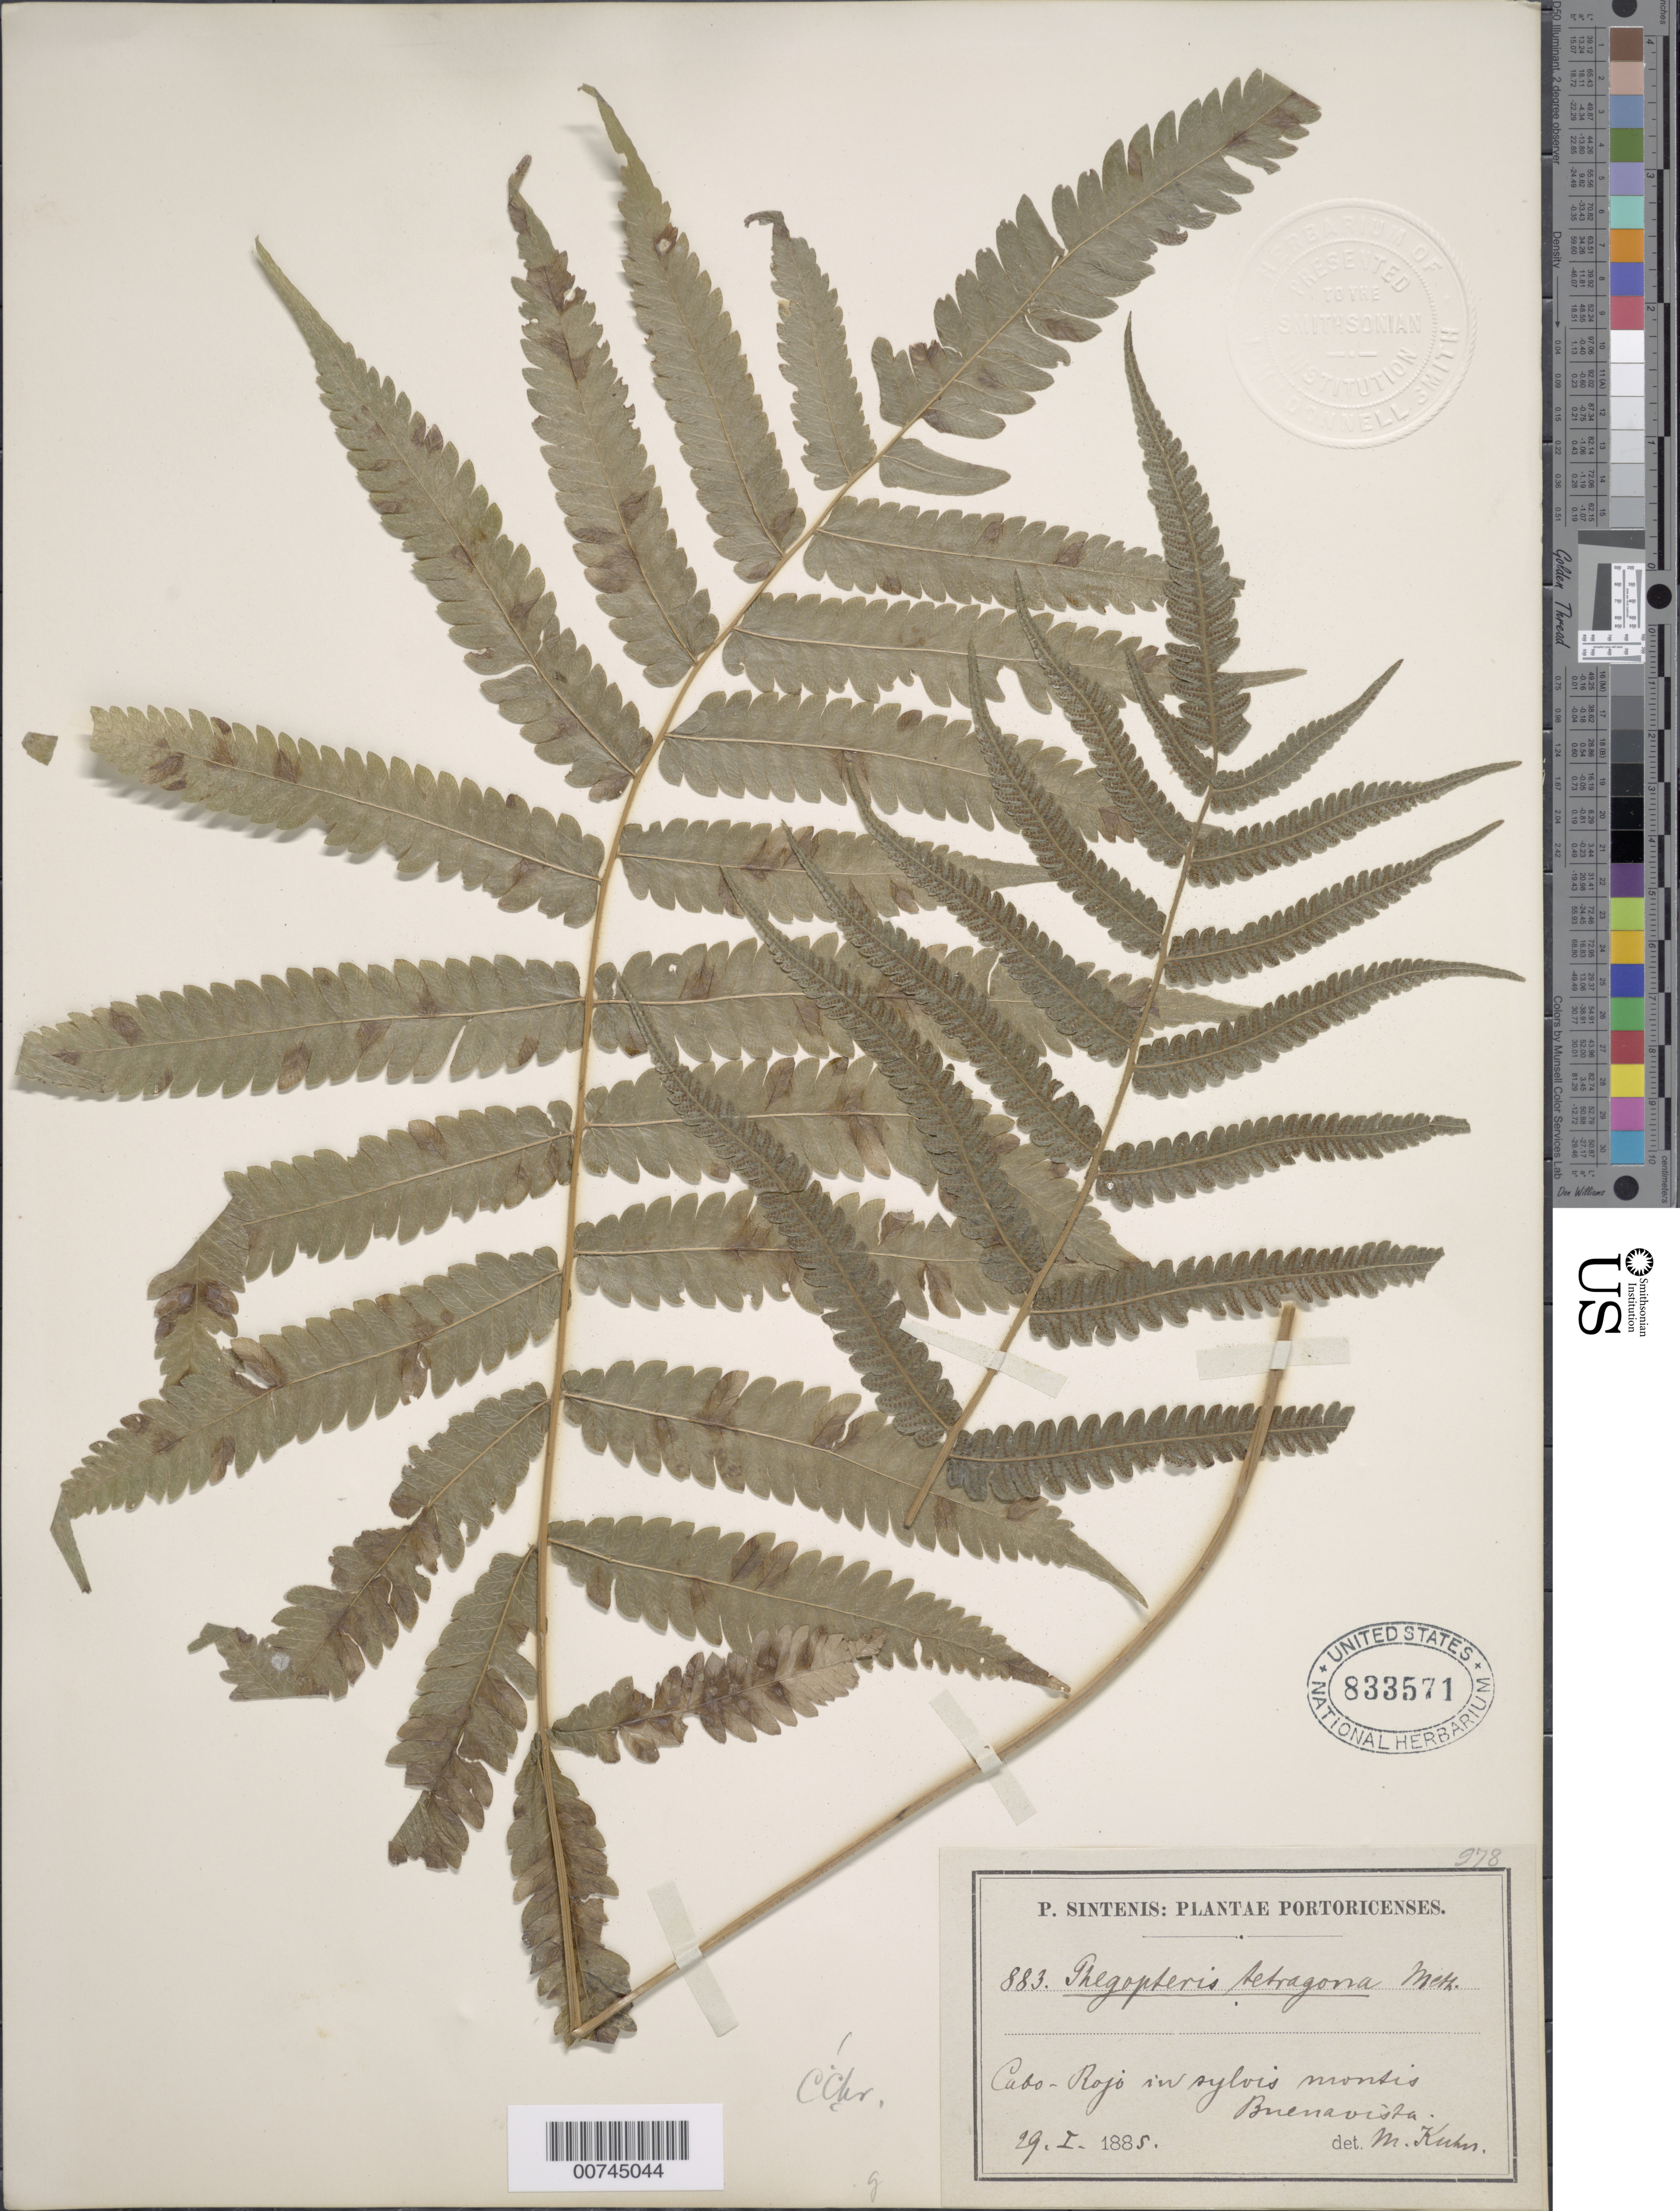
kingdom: Plantae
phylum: Tracheophyta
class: Polypodiopsida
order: Polypodiales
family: Thelypteridaceae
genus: Goniopteris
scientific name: Goniopteris subtetragona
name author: (Link) Vareschi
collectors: P. Sintenis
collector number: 883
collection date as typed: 29 Jan 1885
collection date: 1885-01-29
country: Puerto Rico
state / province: Cabo Rojo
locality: Cabo Rojo in sylvis montis, Buenavista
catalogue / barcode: US 833571